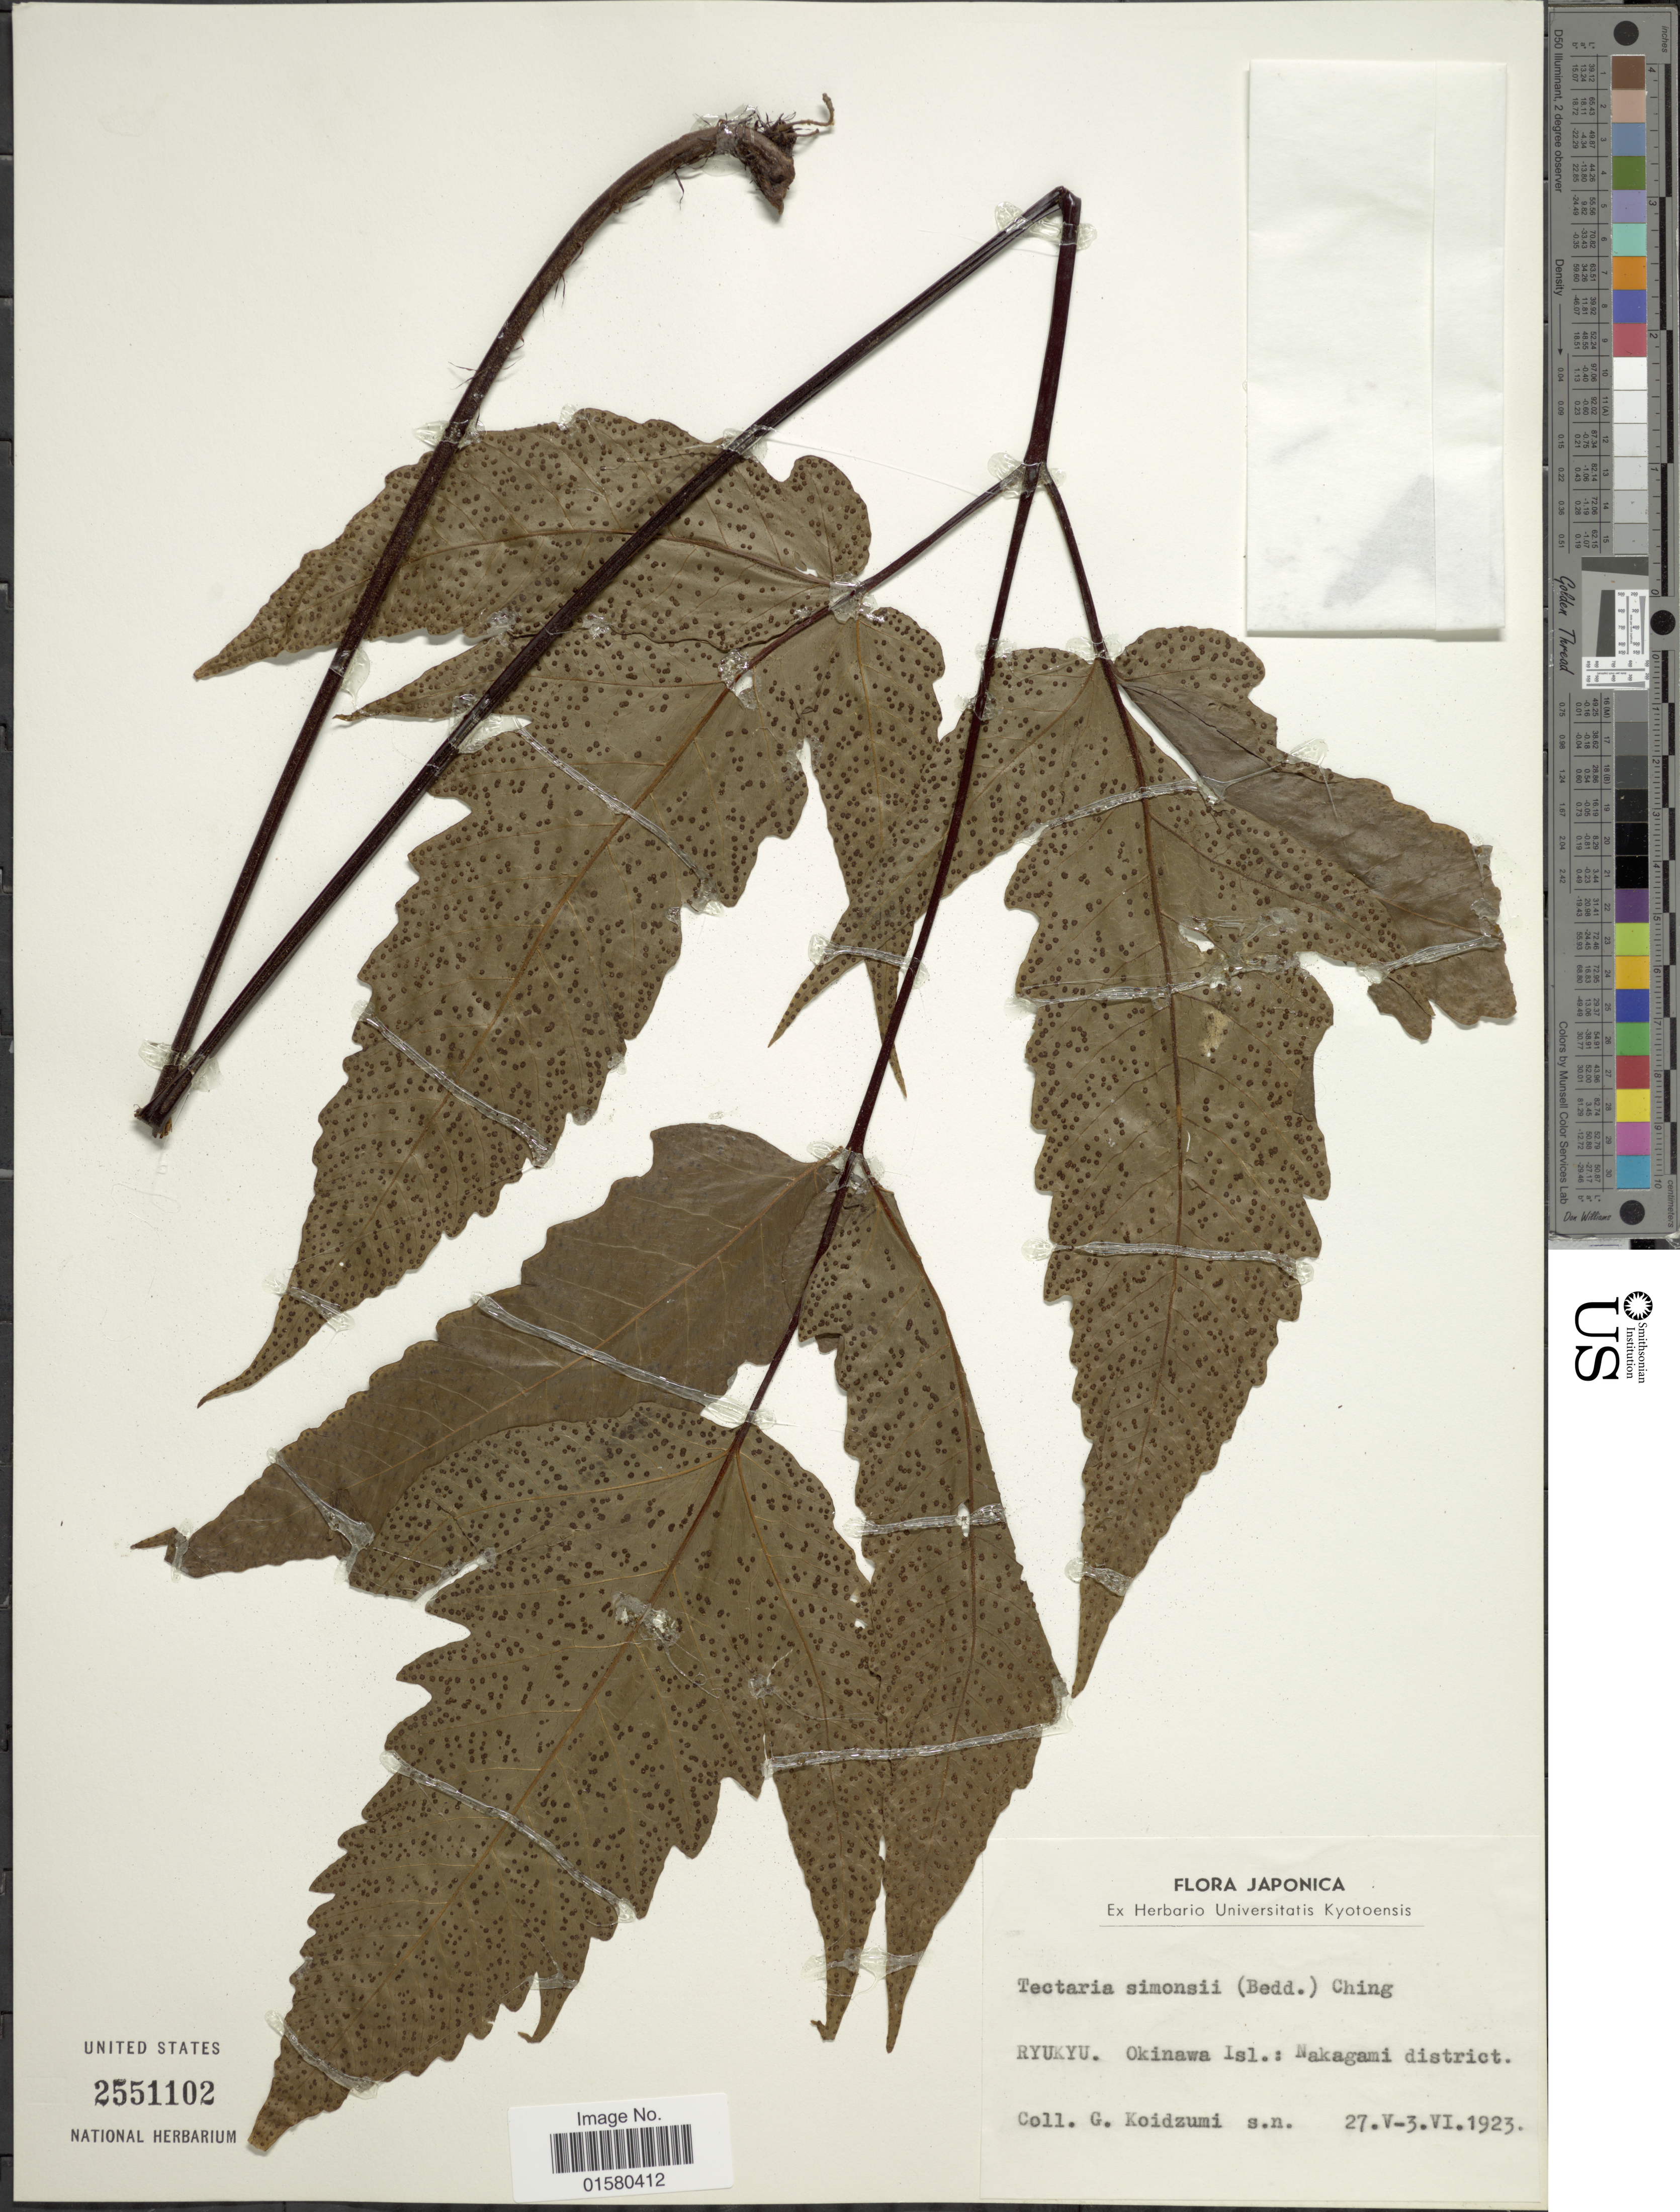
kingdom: Plantae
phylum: Tracheophyta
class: Polypodiopsida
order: Polypodiales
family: Tectariaceae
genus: Tectaria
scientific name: Tectaria simonsii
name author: (Baker) Ching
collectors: G. Koidzumi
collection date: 1923-05-27/1923-06-03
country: Japan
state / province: Okinawa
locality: Ryukyu. Okinawa isl: Nakagami distirict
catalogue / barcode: US 2551102